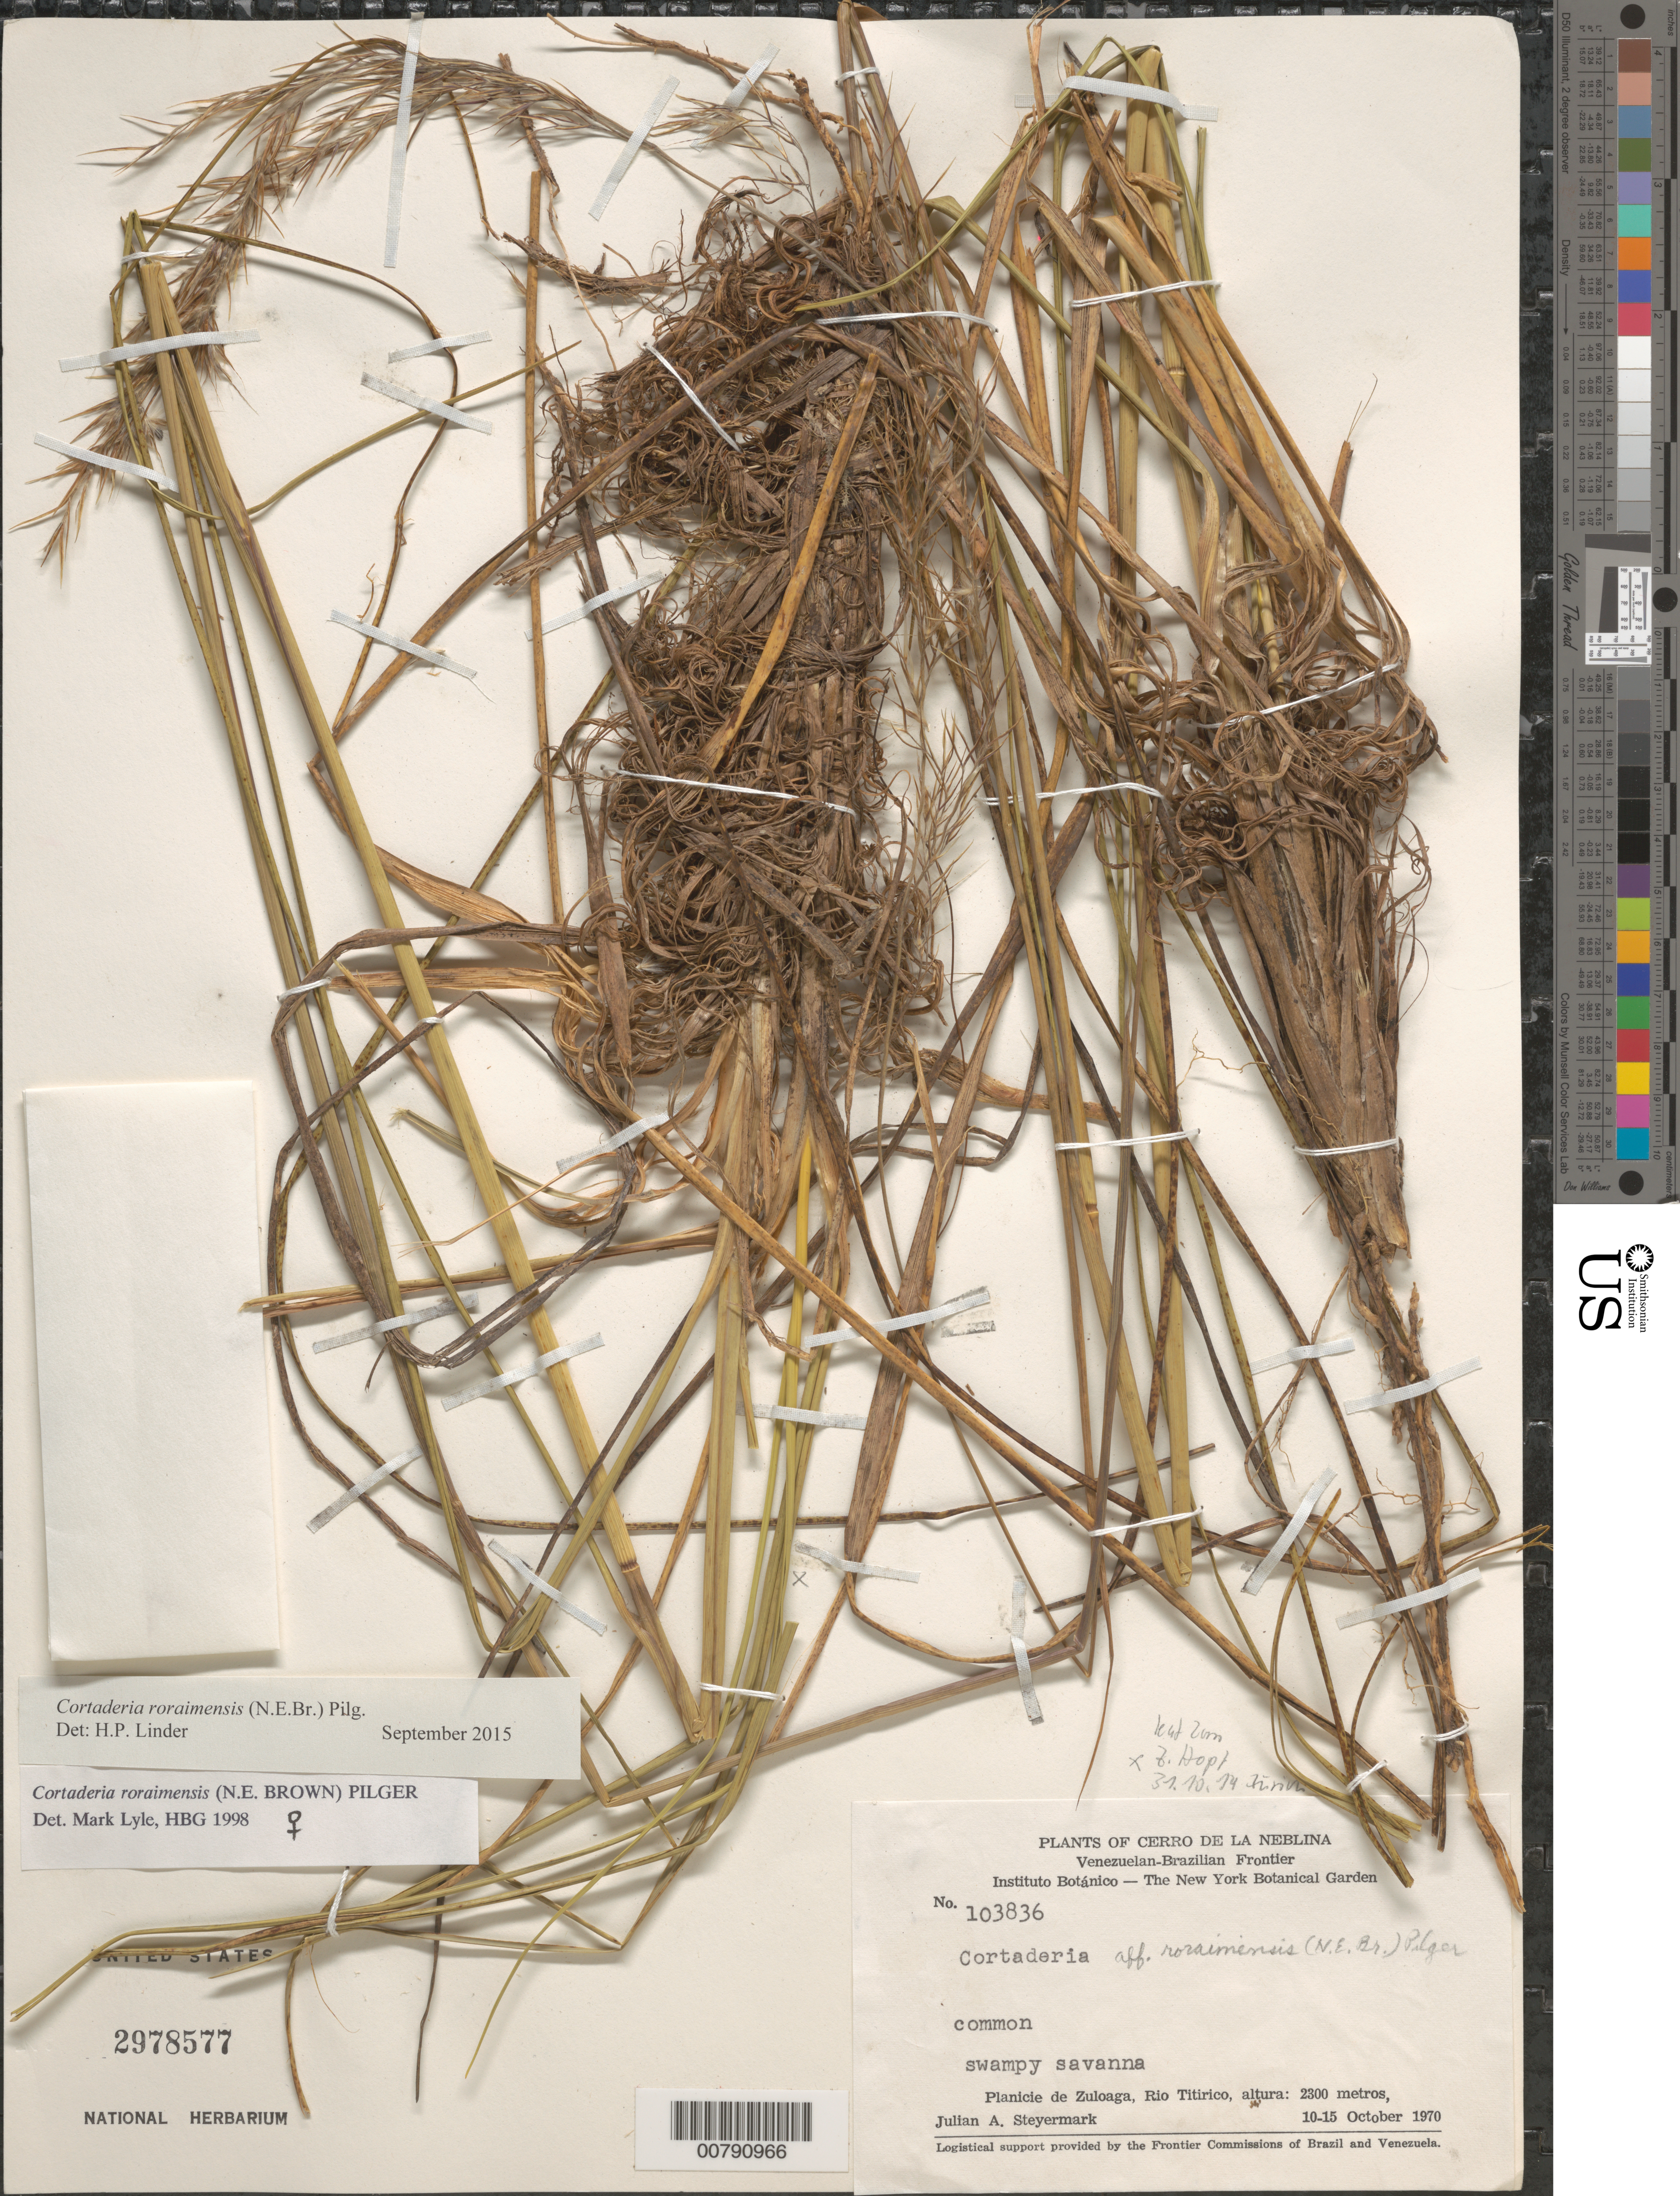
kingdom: Plantae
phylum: Tracheophyta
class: Liliopsida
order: Poales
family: Poaceae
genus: Cortaderia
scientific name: Cortaderia roraimensis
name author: (N.E. Br.) Pilg.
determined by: Lyle, M.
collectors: J. Steyermark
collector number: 103836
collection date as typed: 10-Oct-70 to 15-Oct-70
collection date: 1970-10-10/1970-10-15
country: Venezuela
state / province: Amazonas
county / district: Río Negro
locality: Cerro de la Neblina, Planicie de Zuloaga, Río Titirico; Venezuelan-Brazilian frontier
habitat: Swampy savanna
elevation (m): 2300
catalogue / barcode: US 2978577